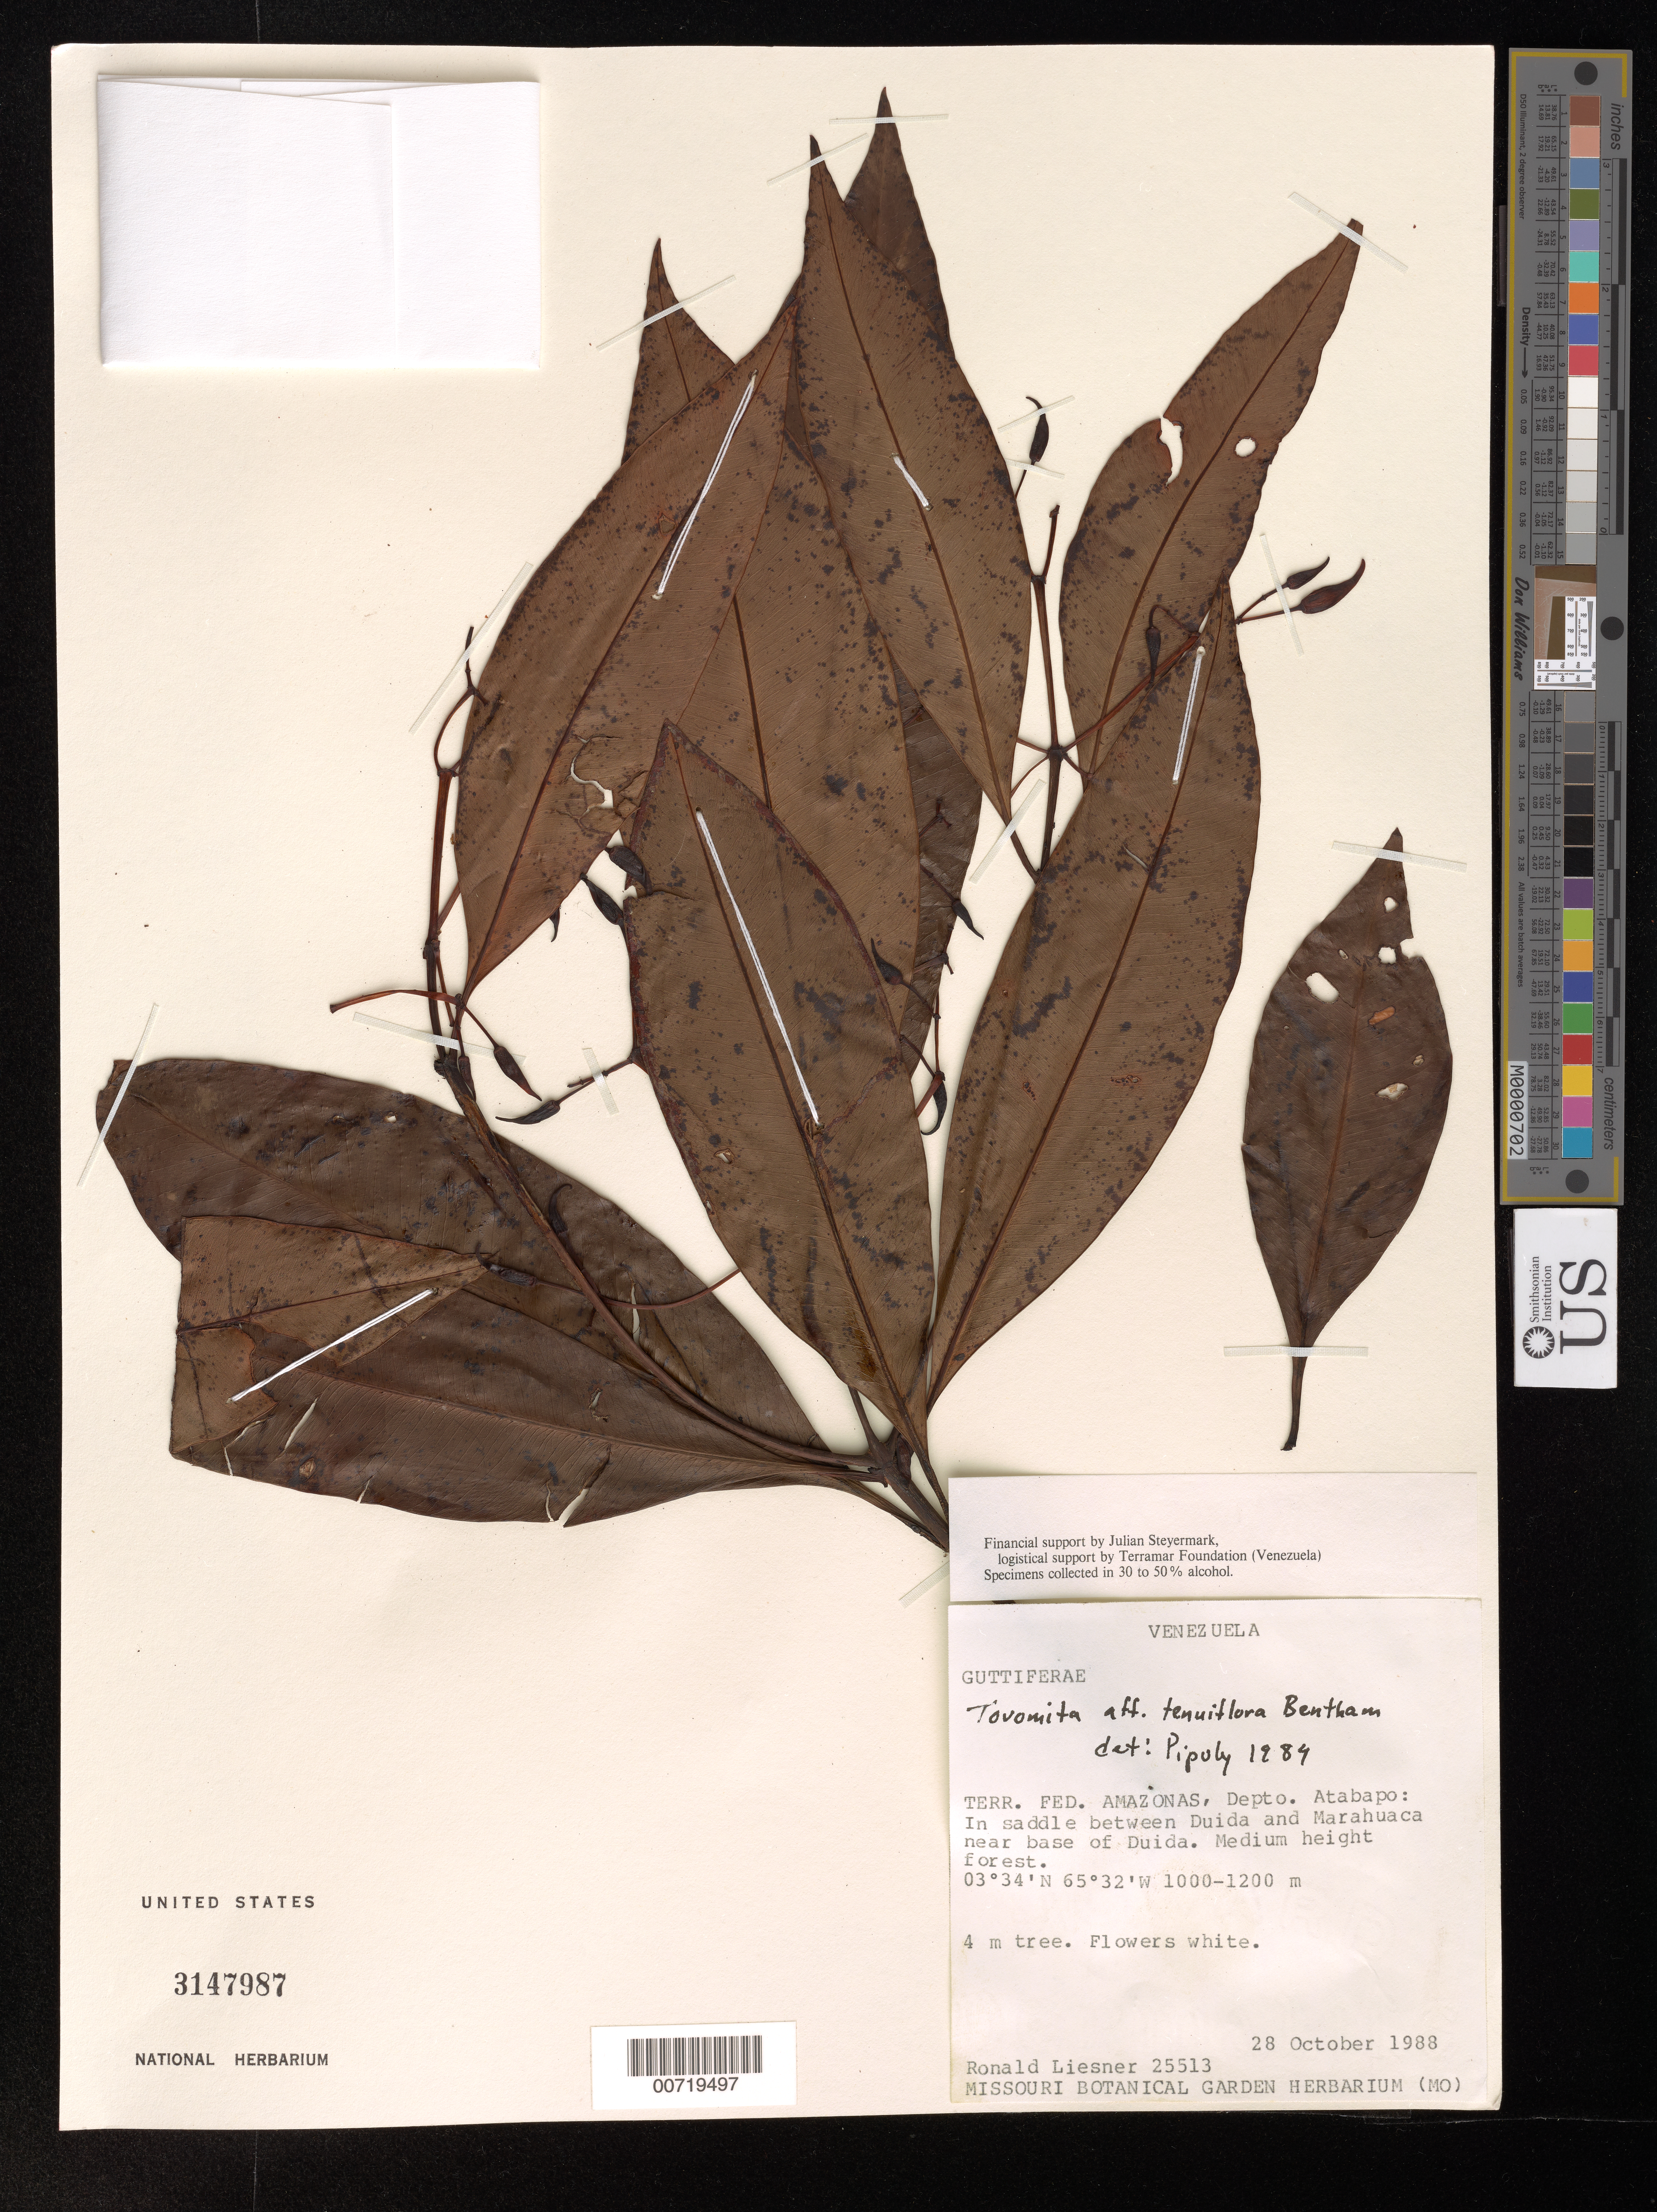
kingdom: Plantae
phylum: Tracheophyta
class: Magnoliopsida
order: Malpighiales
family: Clusiaceae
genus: Tovomita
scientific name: Tovomita tenuiflora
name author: Benth. ex Planch. & Triana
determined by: Pipoly, J. J., III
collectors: R. L. Liesner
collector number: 25513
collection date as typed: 28-Oct-88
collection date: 1988-10-28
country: Venezuela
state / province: Amazonas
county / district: Atabapo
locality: Duida, near base; saddle between Duida and Marahuaca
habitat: Forest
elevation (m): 1000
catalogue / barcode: US 3147987